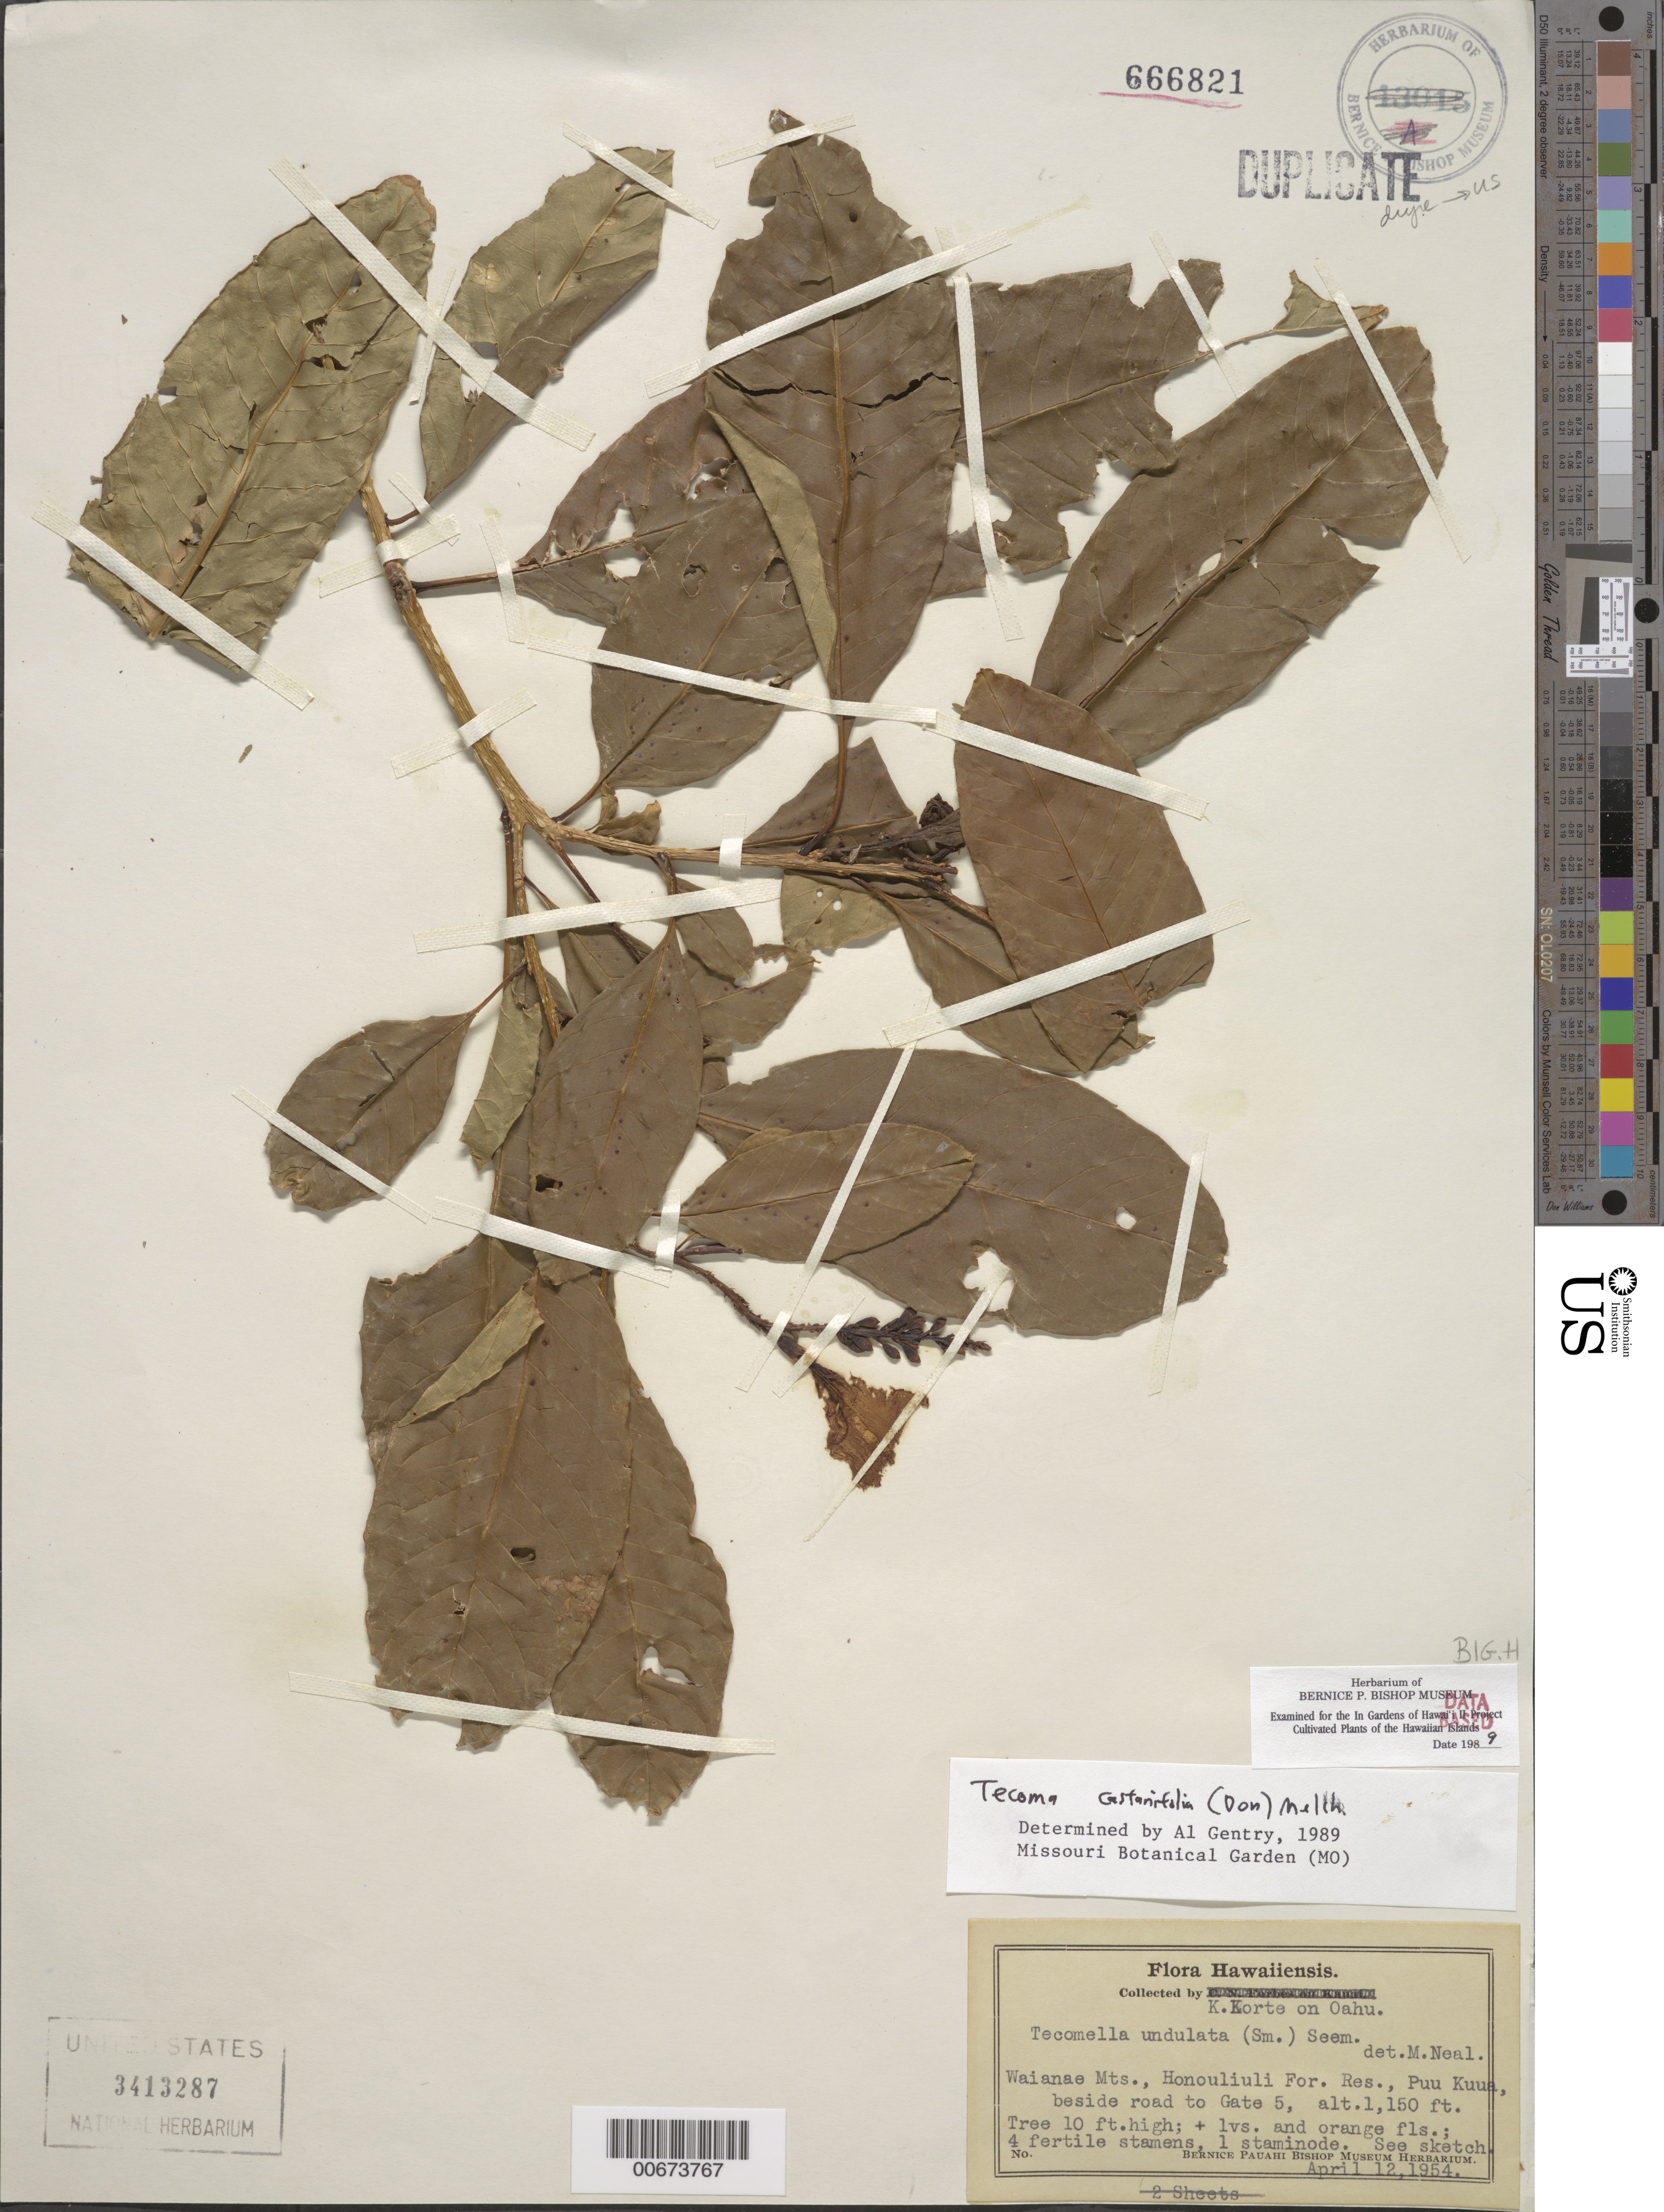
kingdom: Plantae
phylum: Tracheophyta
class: Magnoliopsida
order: Lamiales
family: Bignoniaceae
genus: Tecoma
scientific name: Tecoma castanifolia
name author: (D. Don) Melch.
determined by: Gentry, A. H.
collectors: K. Korte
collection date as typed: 12 Apr 1954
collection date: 1954-04-12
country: United States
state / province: Hawaii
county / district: Honolulu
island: Oahu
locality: Wai'anae Mts, Honolulu Forest Reserve, Pu'u Ku'ua, beside road to Gate 5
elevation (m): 351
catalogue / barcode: US 3413287